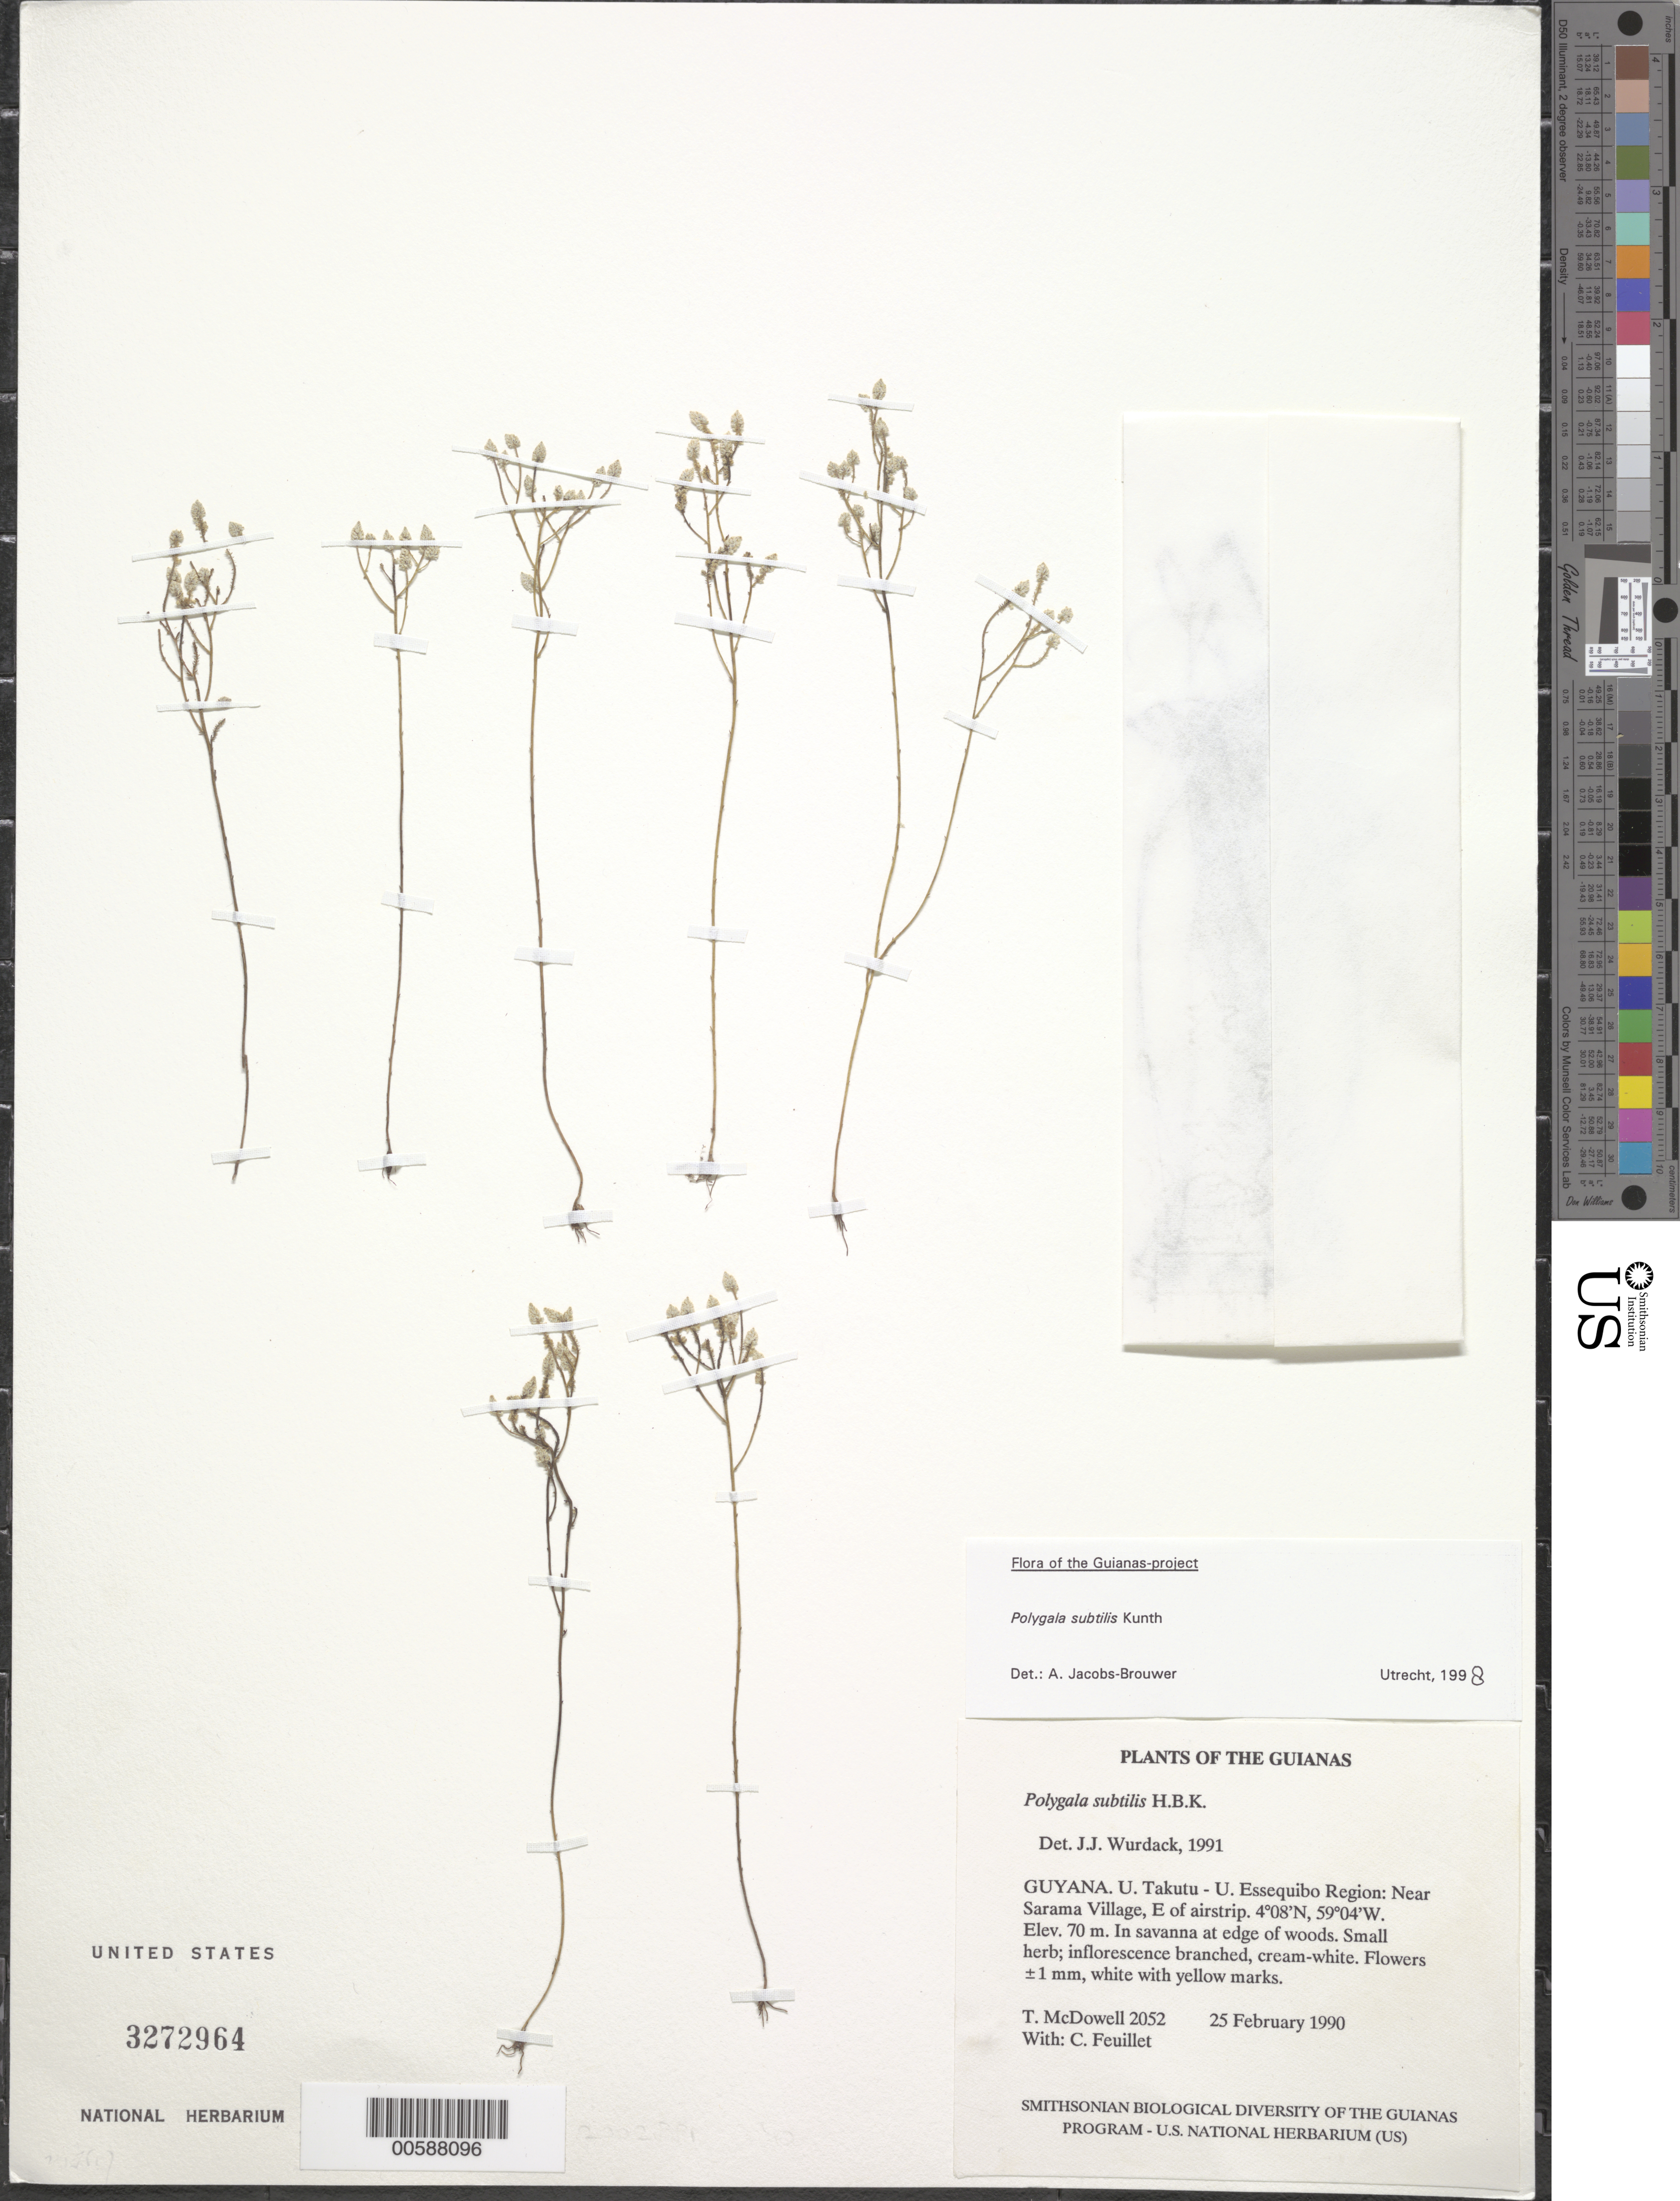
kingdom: Plantae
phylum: Tracheophyta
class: Magnoliopsida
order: Fabales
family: Polygalaceae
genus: Polygala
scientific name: Polygala subtilis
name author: Kunth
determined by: Jacobs-Brouwer, A.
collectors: T. McDowell & C. Feuillet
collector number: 2052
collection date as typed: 25 February 1990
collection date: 1990-02-25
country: Guyana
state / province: U. Takutu-U. Essequibo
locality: Near Surama Village, E of airstrip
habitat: In savanna at edge of woods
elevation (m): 70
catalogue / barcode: US 3272964